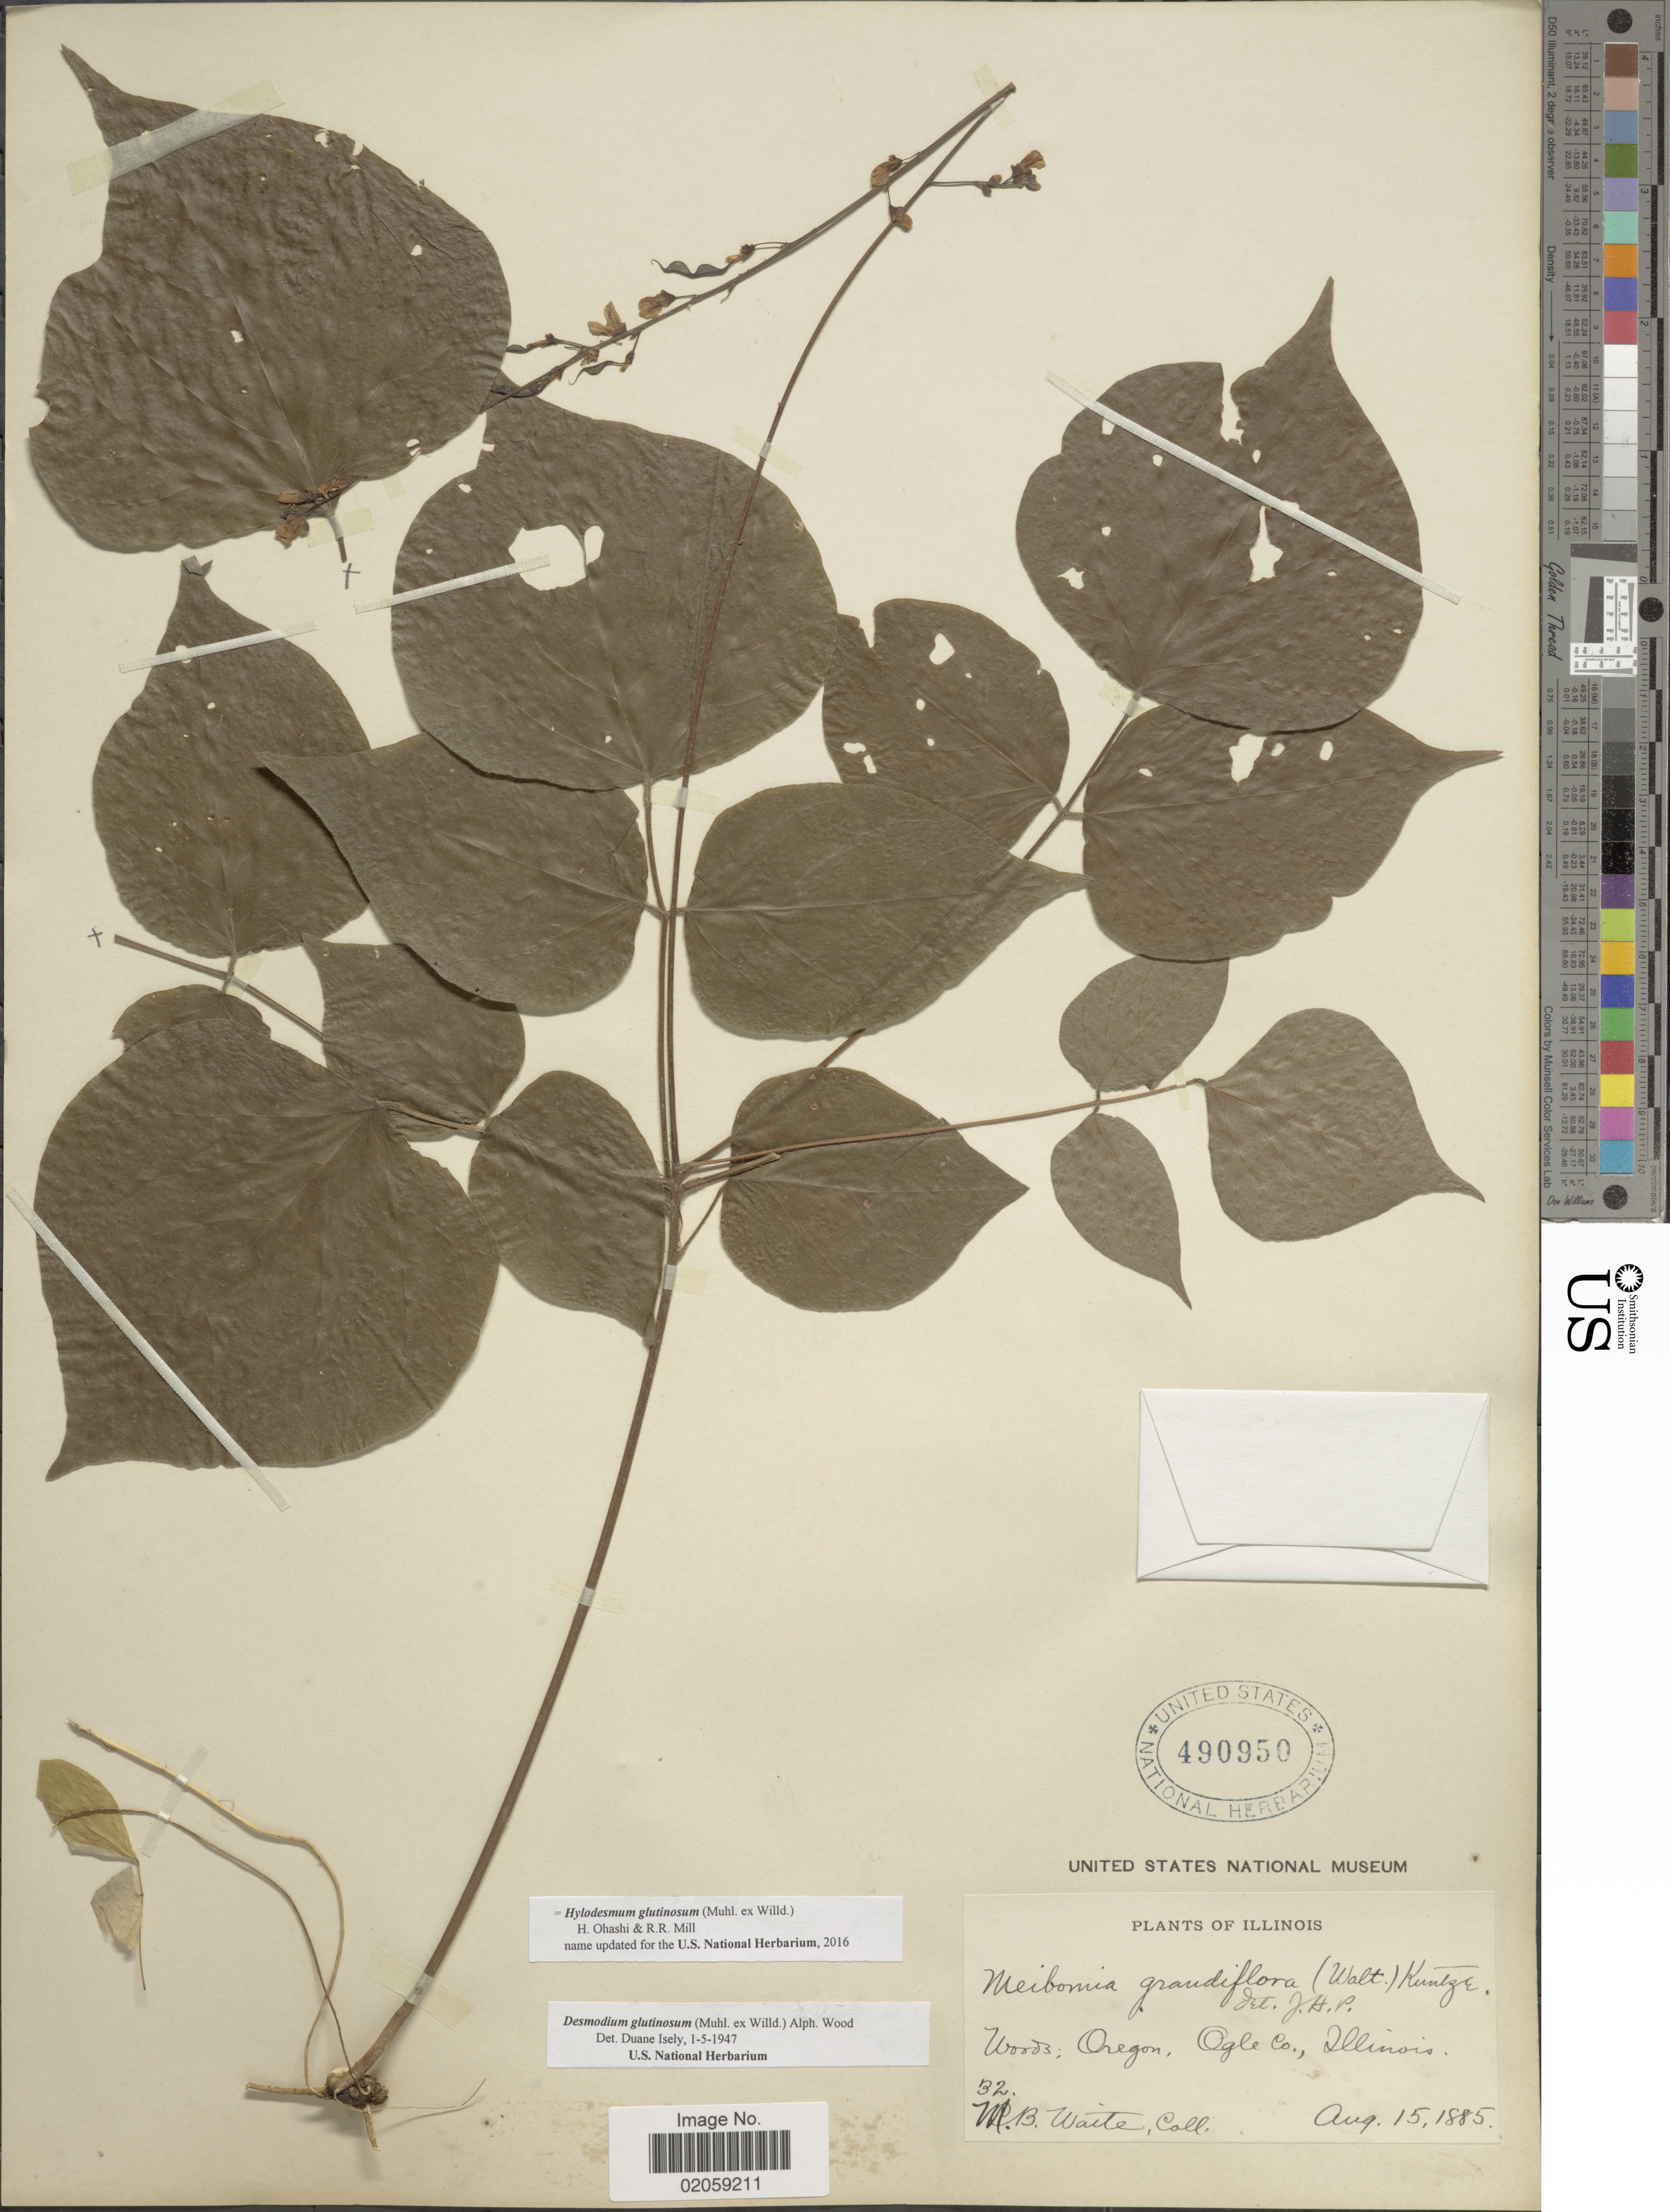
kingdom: Plantae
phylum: Tracheophyta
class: Magnoliopsida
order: Fabales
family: Fabaceae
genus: Hylodesmum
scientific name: Hylodesmum glutinosum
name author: (Muhl. ex Willd.) H. Ohashi & R.R. Mill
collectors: M. B. Waite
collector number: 32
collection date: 1885-08-15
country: United States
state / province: Illinois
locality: Oregon, Ogle Co.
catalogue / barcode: US 490950